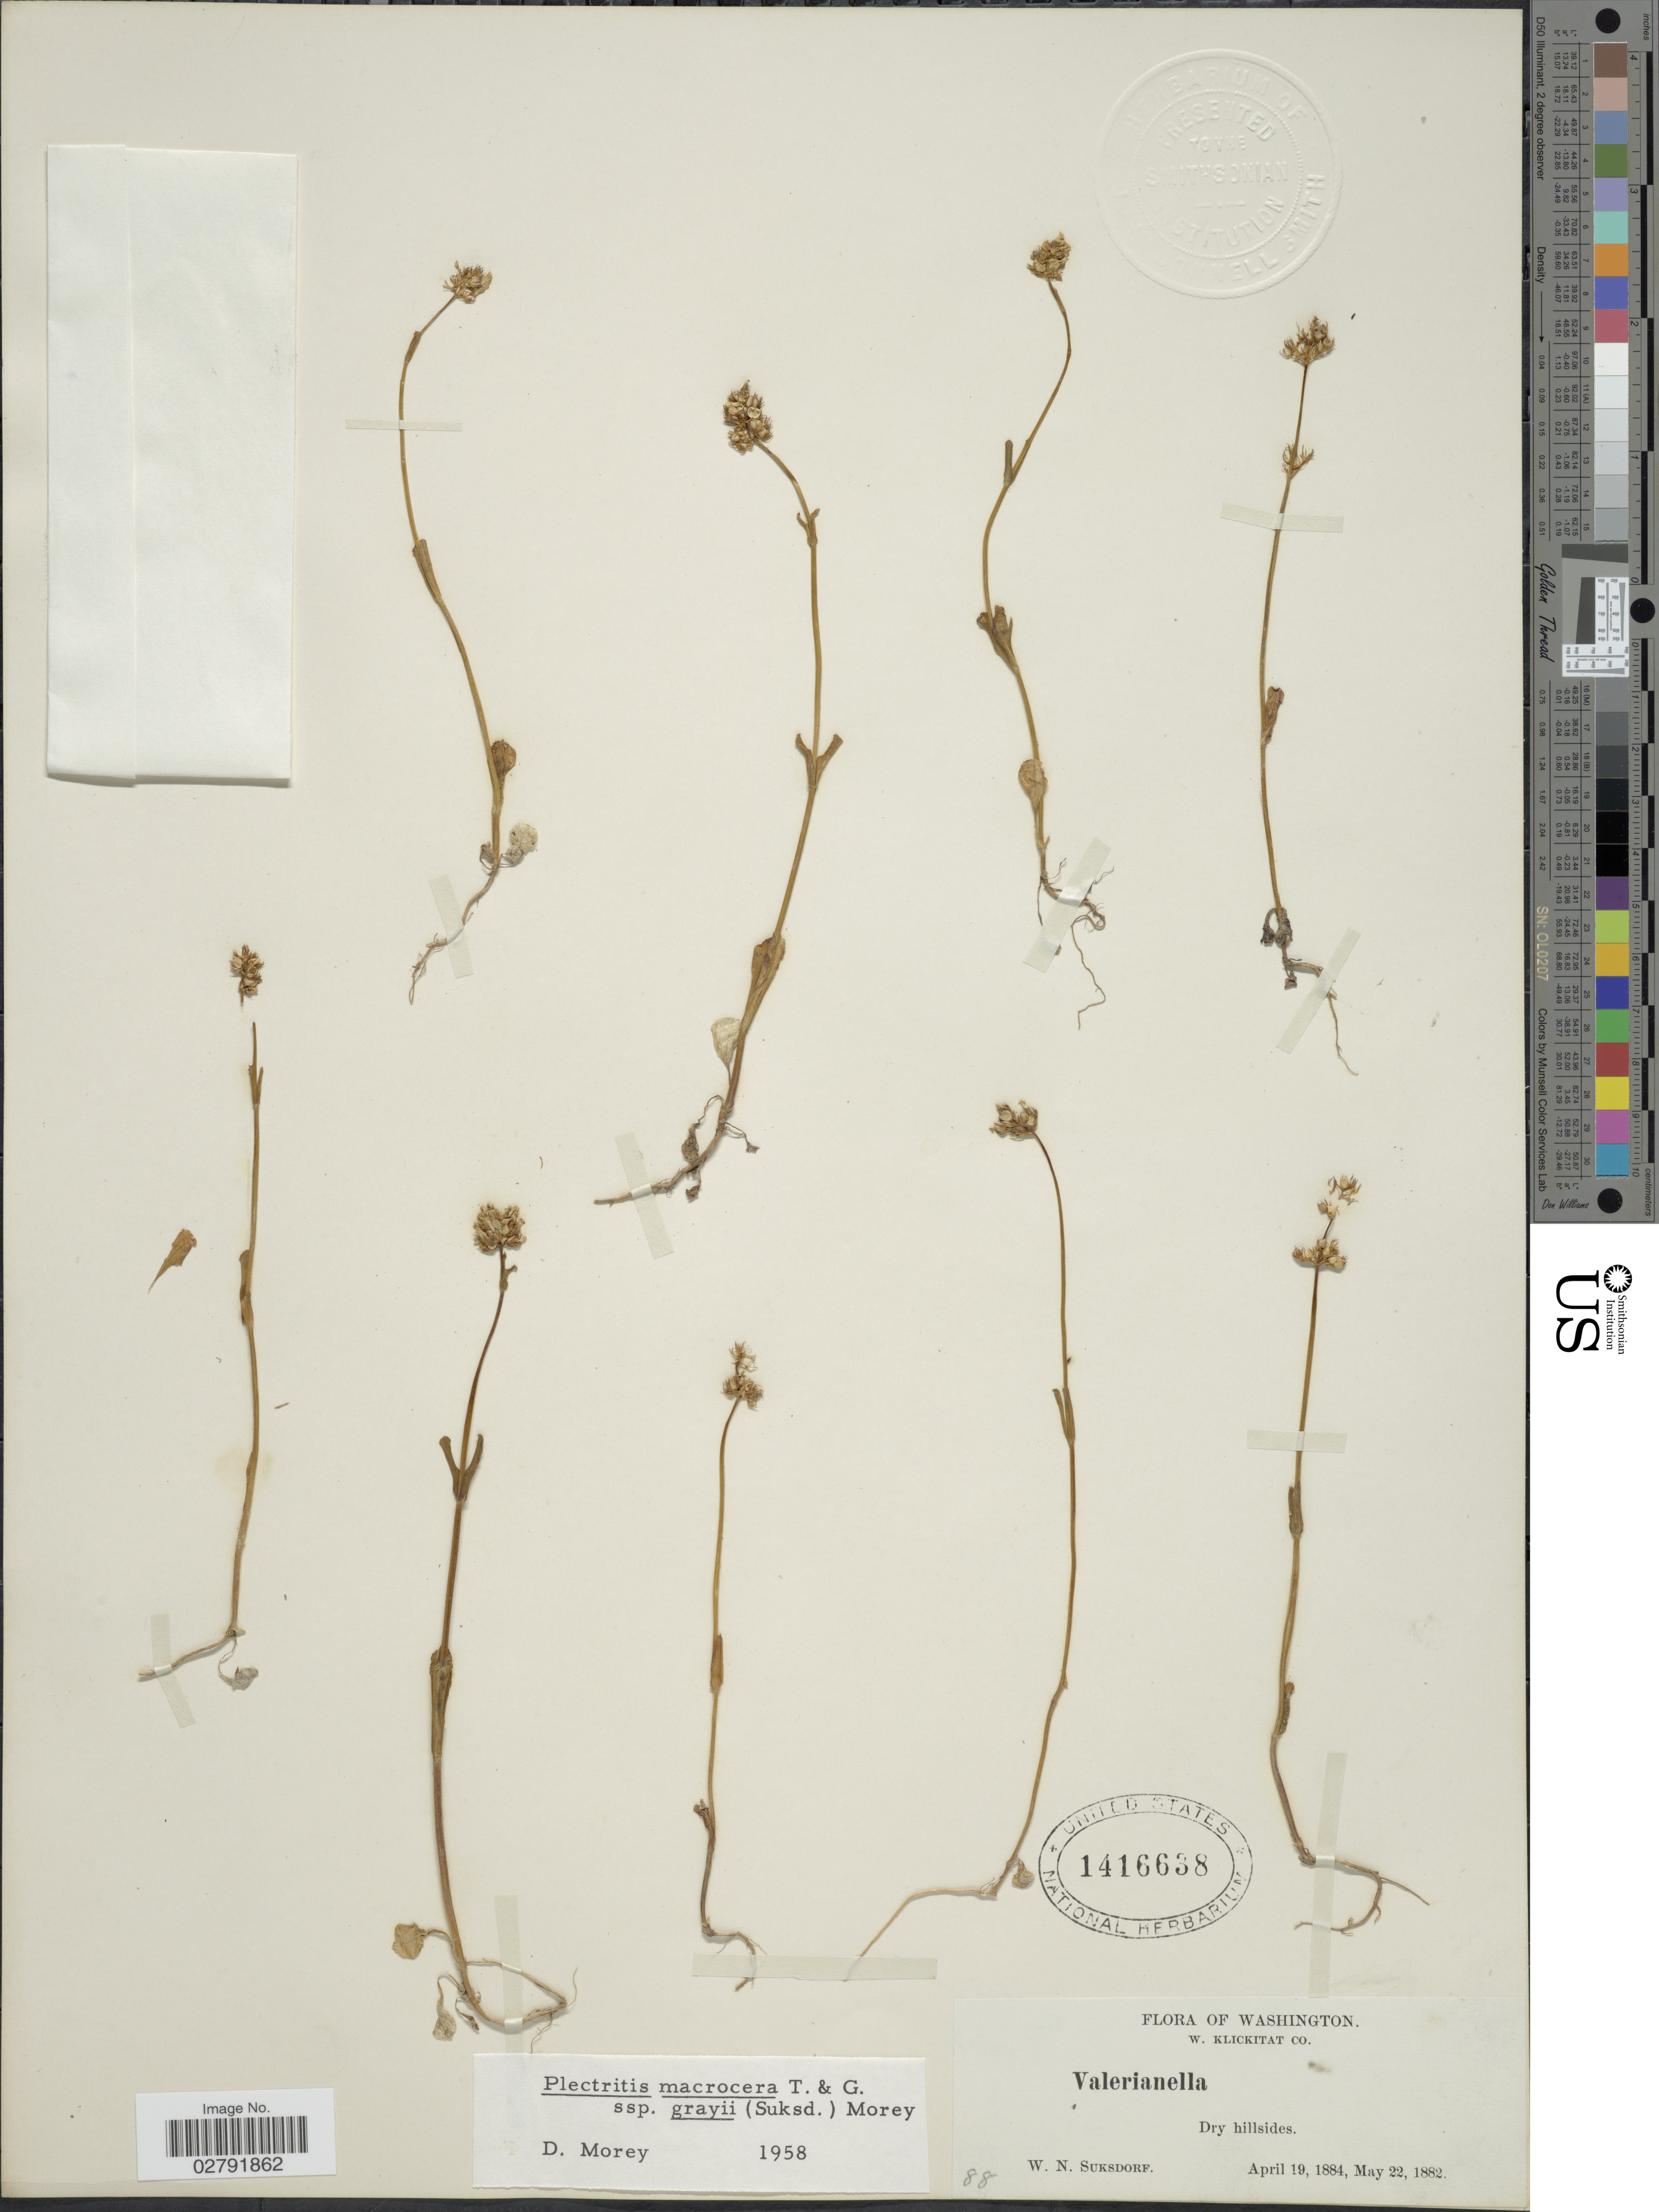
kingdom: Plantae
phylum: Tracheophyta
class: Magnoliopsida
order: Dipsacales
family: Caprifoliaceae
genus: Plectritis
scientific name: Plectritis macrocera subsp. grayi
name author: (Suksd.) Morey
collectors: W. N. Suksdorf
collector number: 88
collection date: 1882-05-22/1884-04-19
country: United States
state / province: Washington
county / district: Klickitat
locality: W. Klickitat Co.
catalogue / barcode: US 1416638